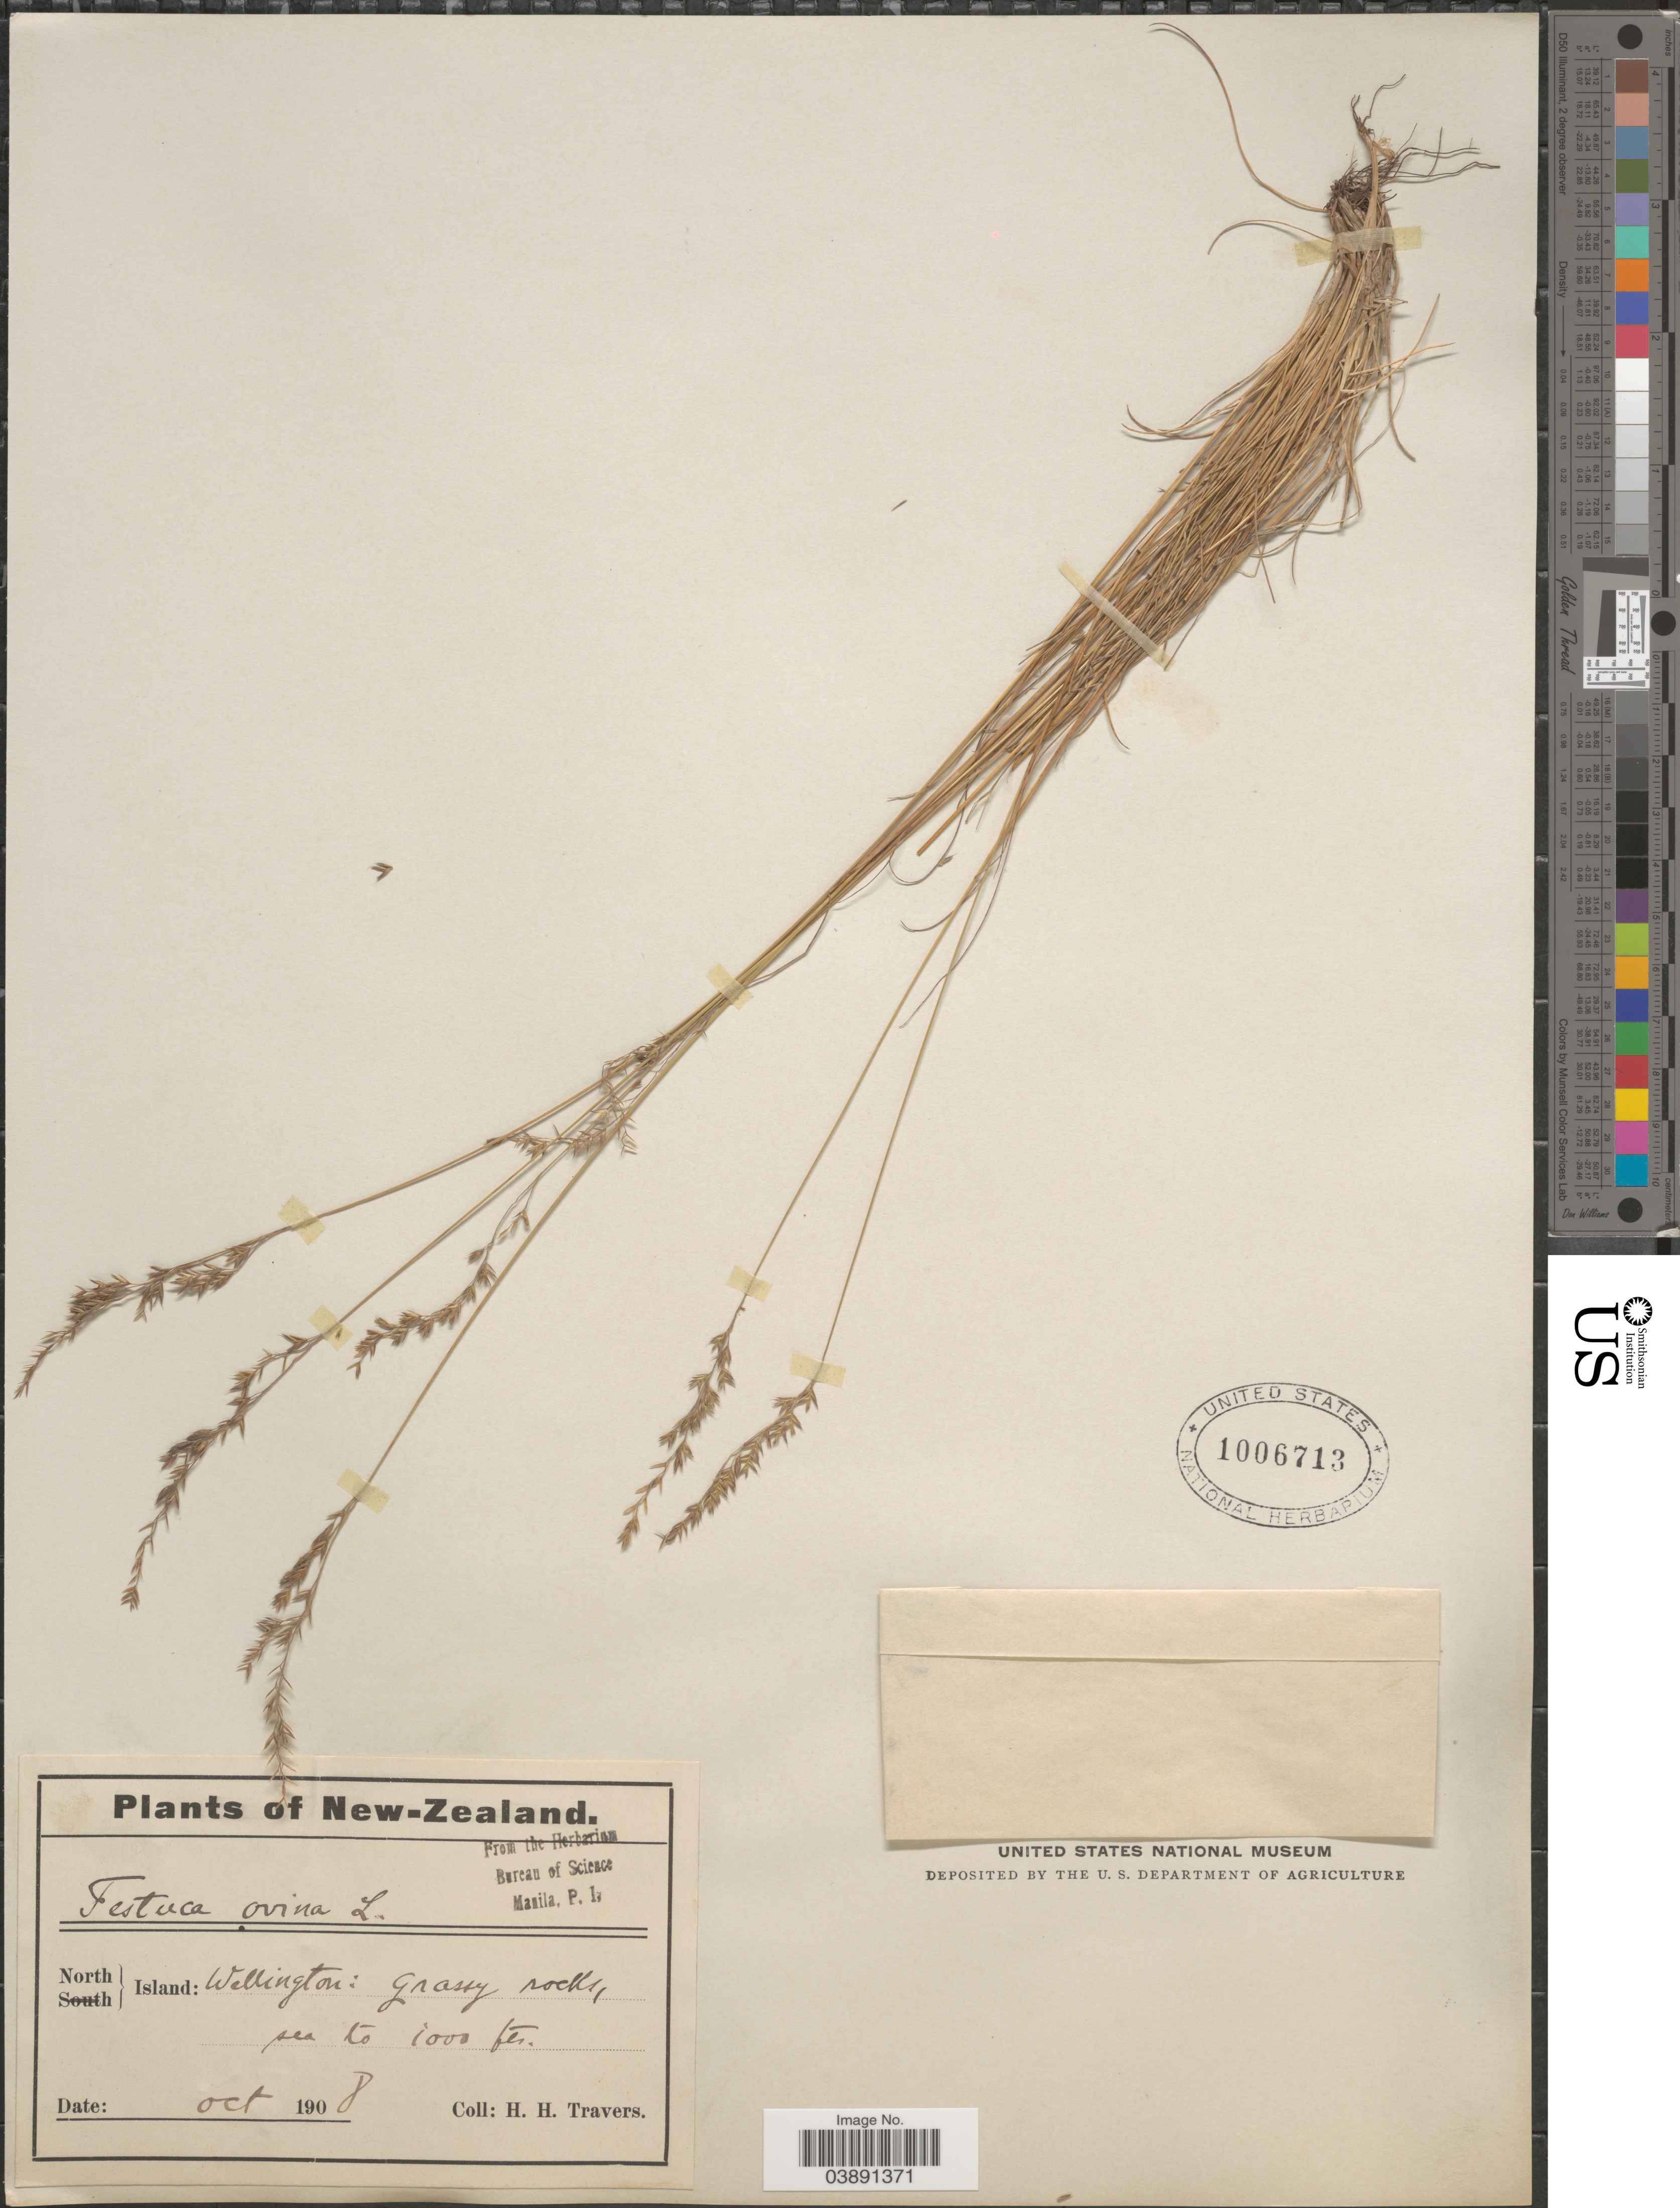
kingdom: Plantae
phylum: Tracheophyta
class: Liliopsida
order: Poales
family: Poaceae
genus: Festuca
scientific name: Festuca ovina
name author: L.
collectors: H. Travers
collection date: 1908-10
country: New Zealand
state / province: Wellington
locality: North Island.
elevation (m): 0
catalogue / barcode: US 1006713